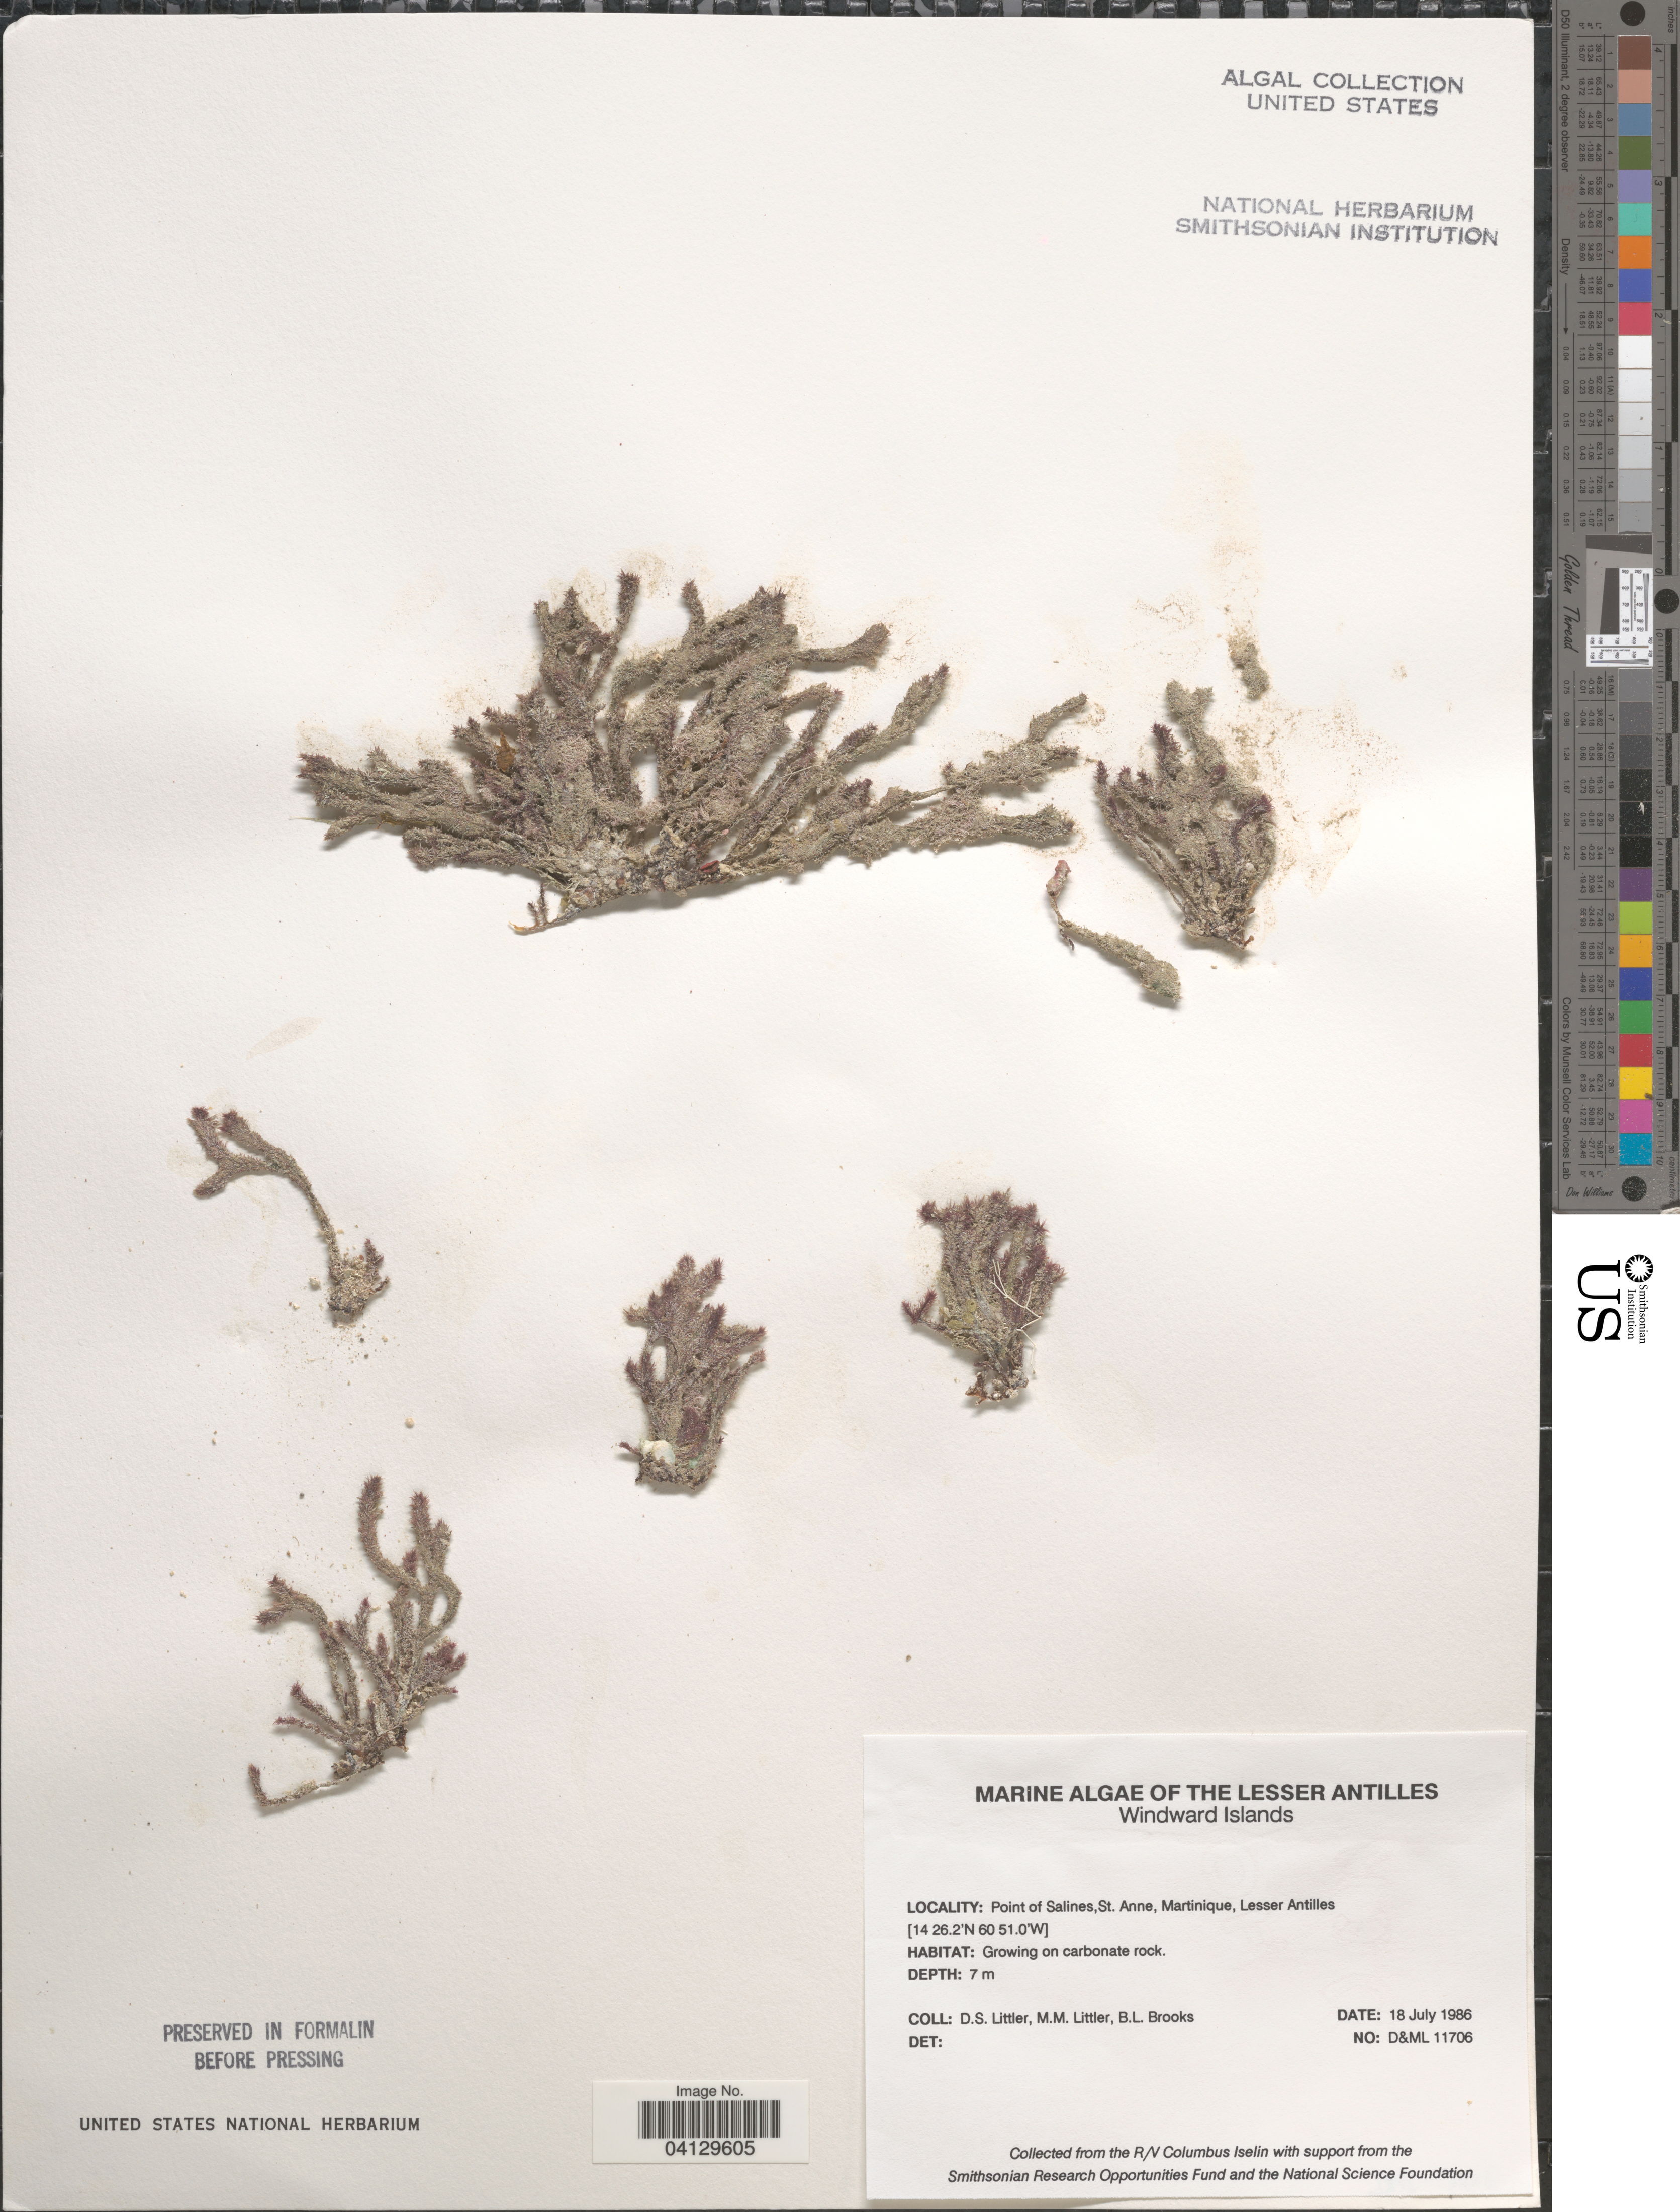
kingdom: Plantae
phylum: Rhodophyta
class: Florideophyceae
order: Corallinales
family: Corallinaceae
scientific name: Crustose Coralline Algae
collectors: D. S. Littler & B. Brooks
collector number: D&ML11706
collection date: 1986-07-18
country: Martinique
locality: The Lesser Antilles. Windward Islands. Point of Salines,St. Anne.